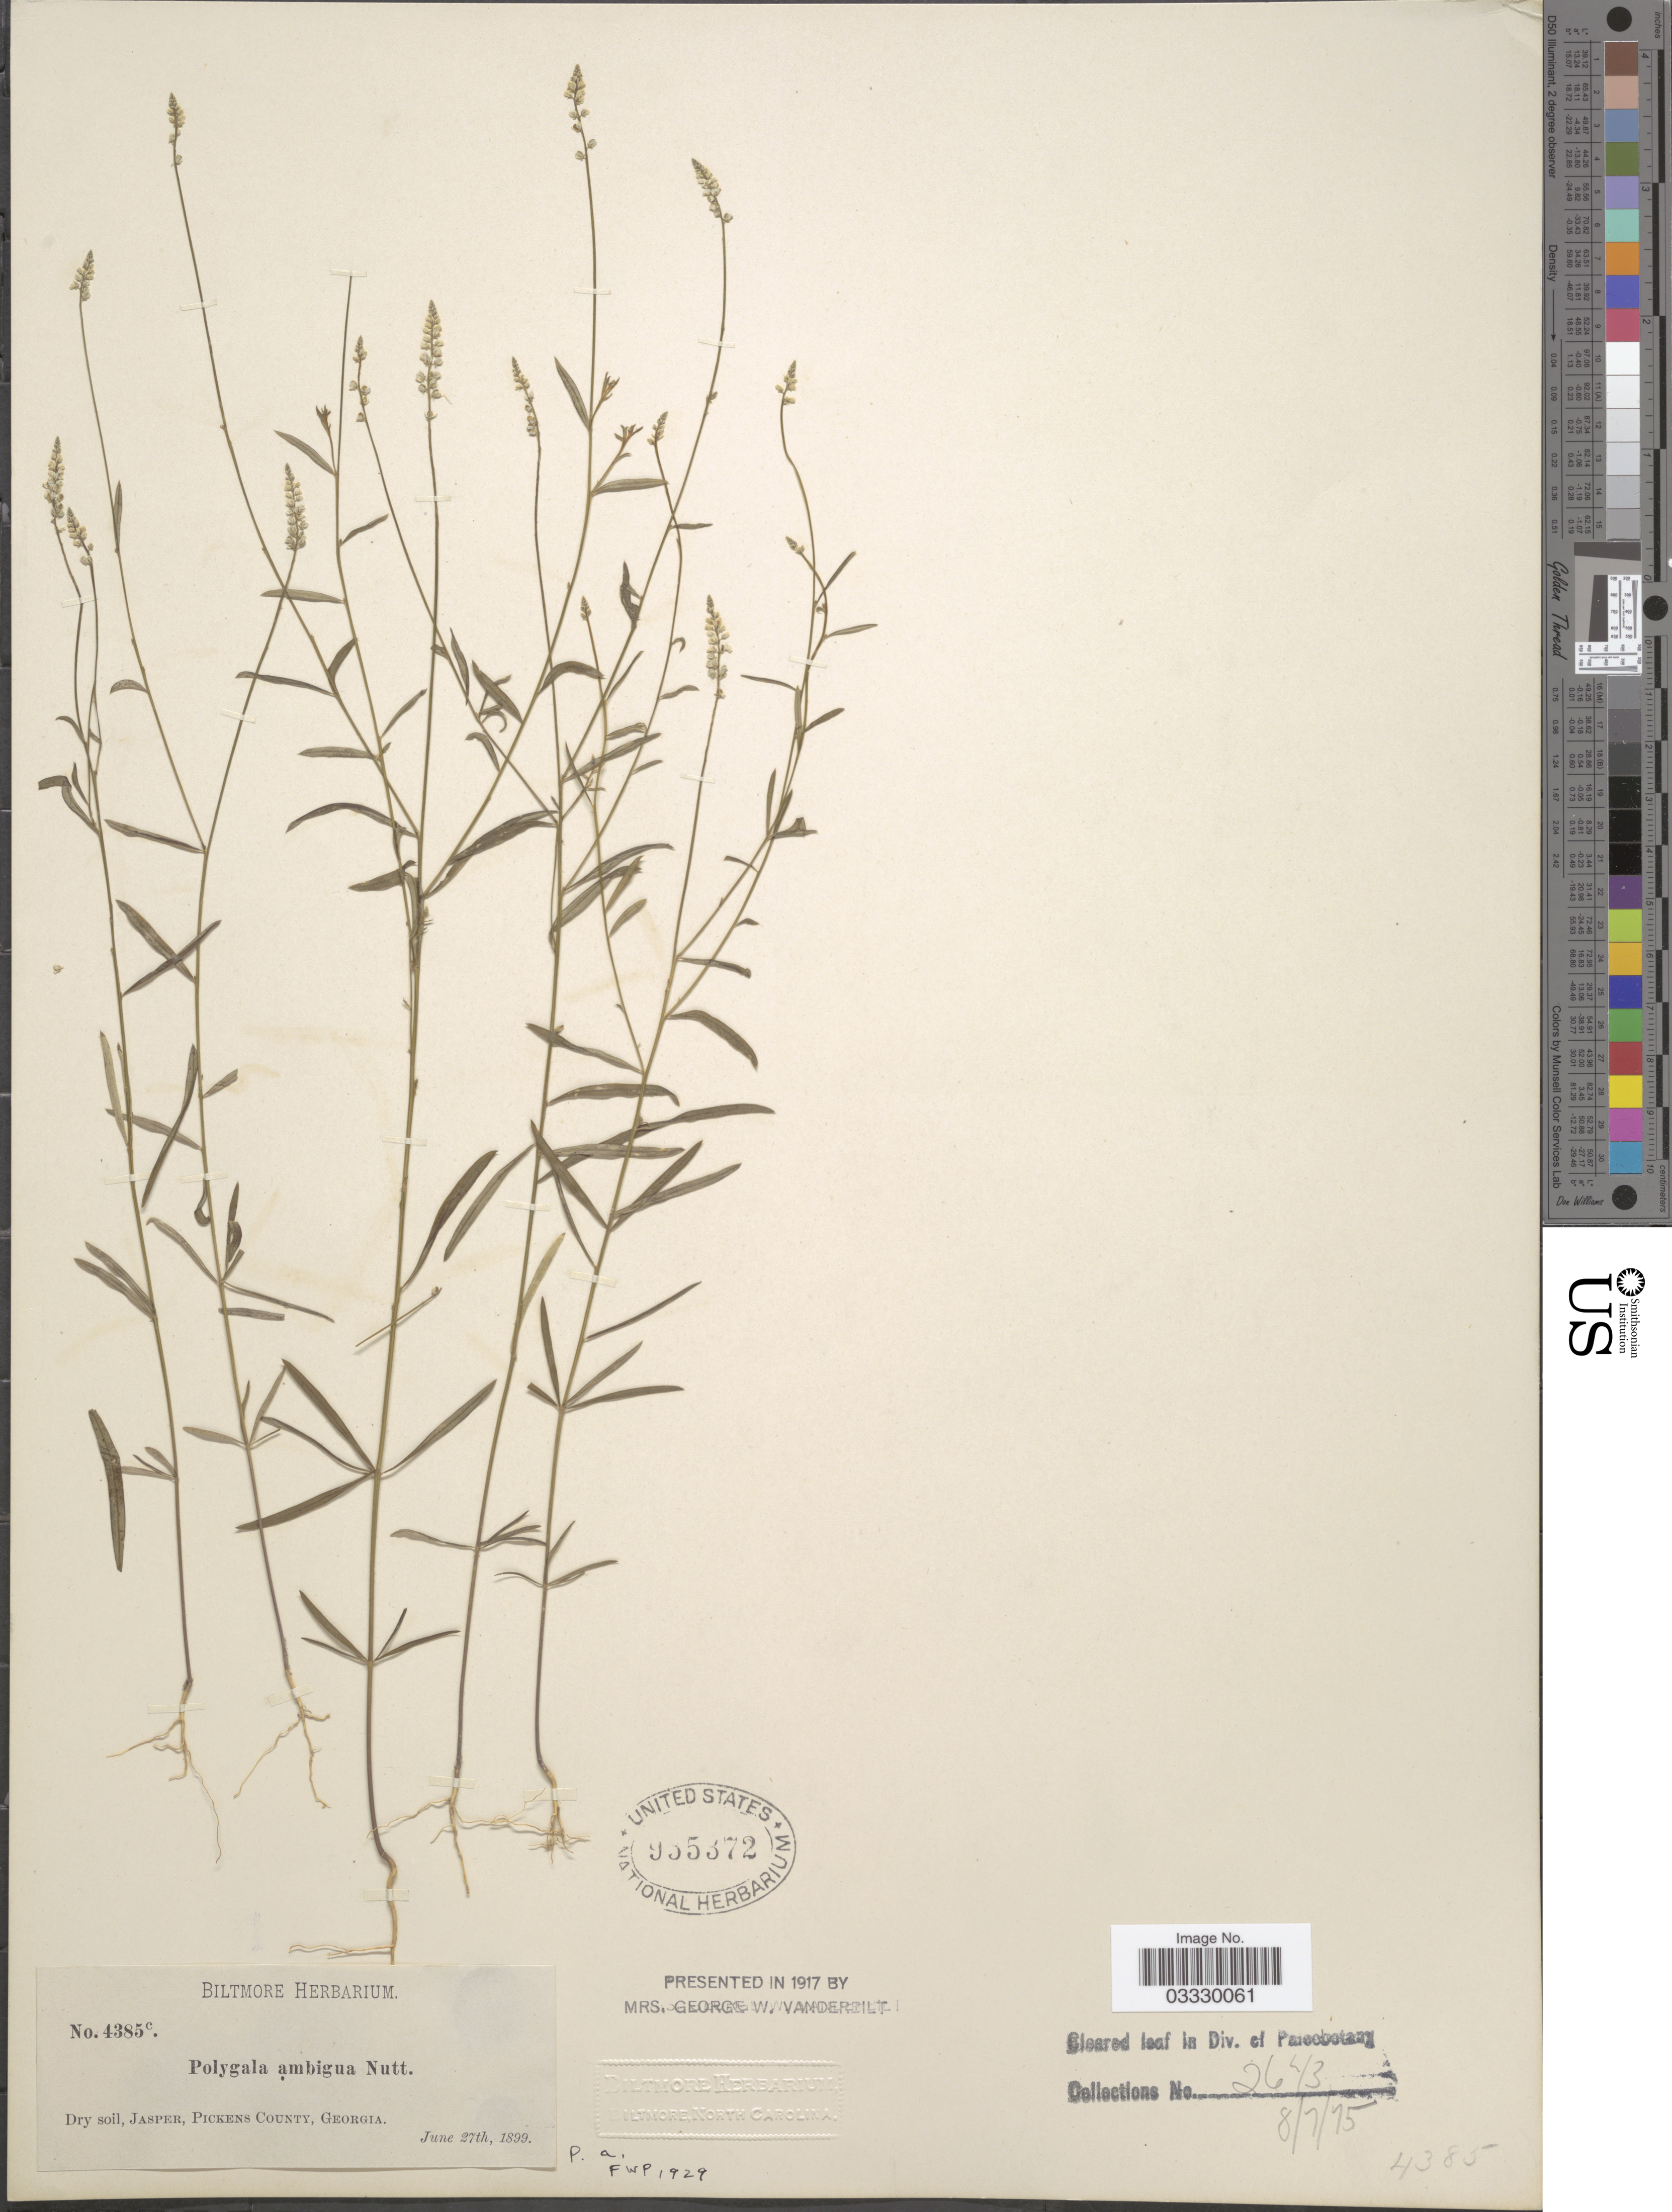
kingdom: Plantae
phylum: Tracheophyta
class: Magnoliopsida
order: Fabales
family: Polygalaceae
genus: Polygala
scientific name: Polygala ambigua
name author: Nutt.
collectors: ex herb. Biltmore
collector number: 4385c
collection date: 1899-06-27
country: United States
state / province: Georgia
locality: Jasper, Pickens County.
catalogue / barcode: US 935372